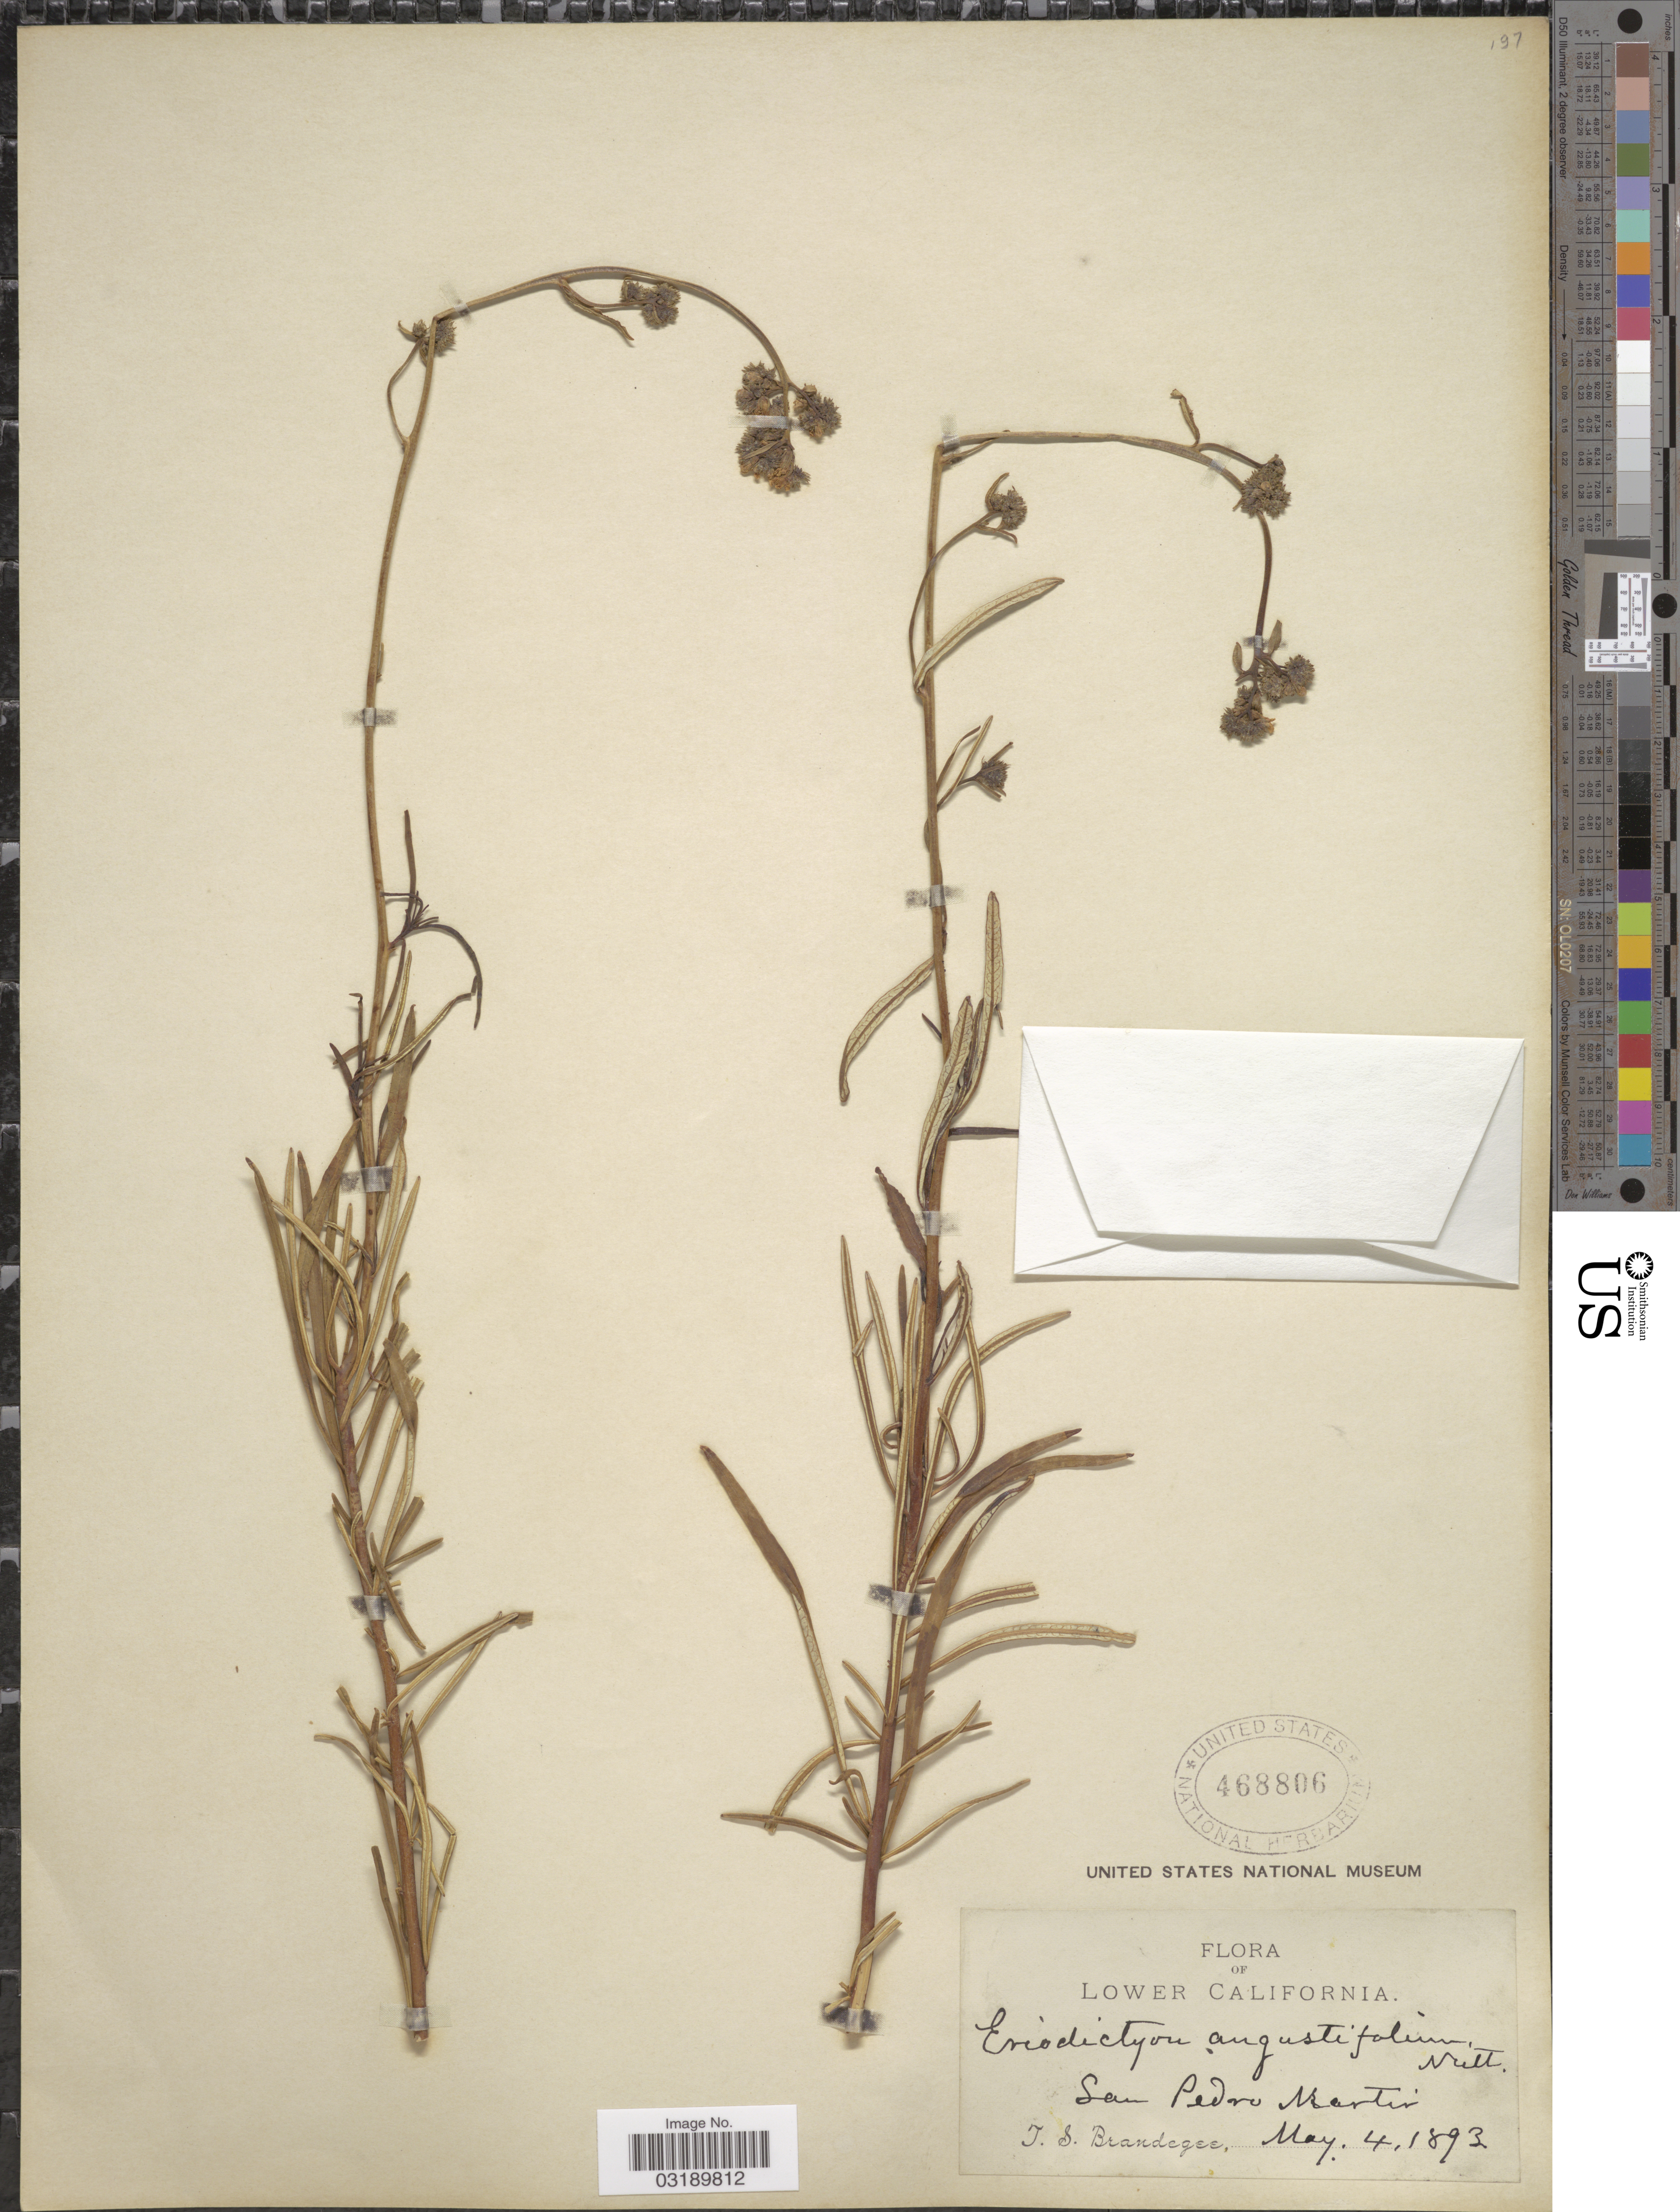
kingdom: Plantae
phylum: Tracheophyta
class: Magnoliopsida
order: Boraginales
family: Namaceae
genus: Eriodictyon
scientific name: Eriodictyon angustifolium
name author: Nutt.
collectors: T. S. Brandegee (herbarium)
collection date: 1893-05-04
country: Mexico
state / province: Baja California Norte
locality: Lower California. San Pedro Martir.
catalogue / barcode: US 468806